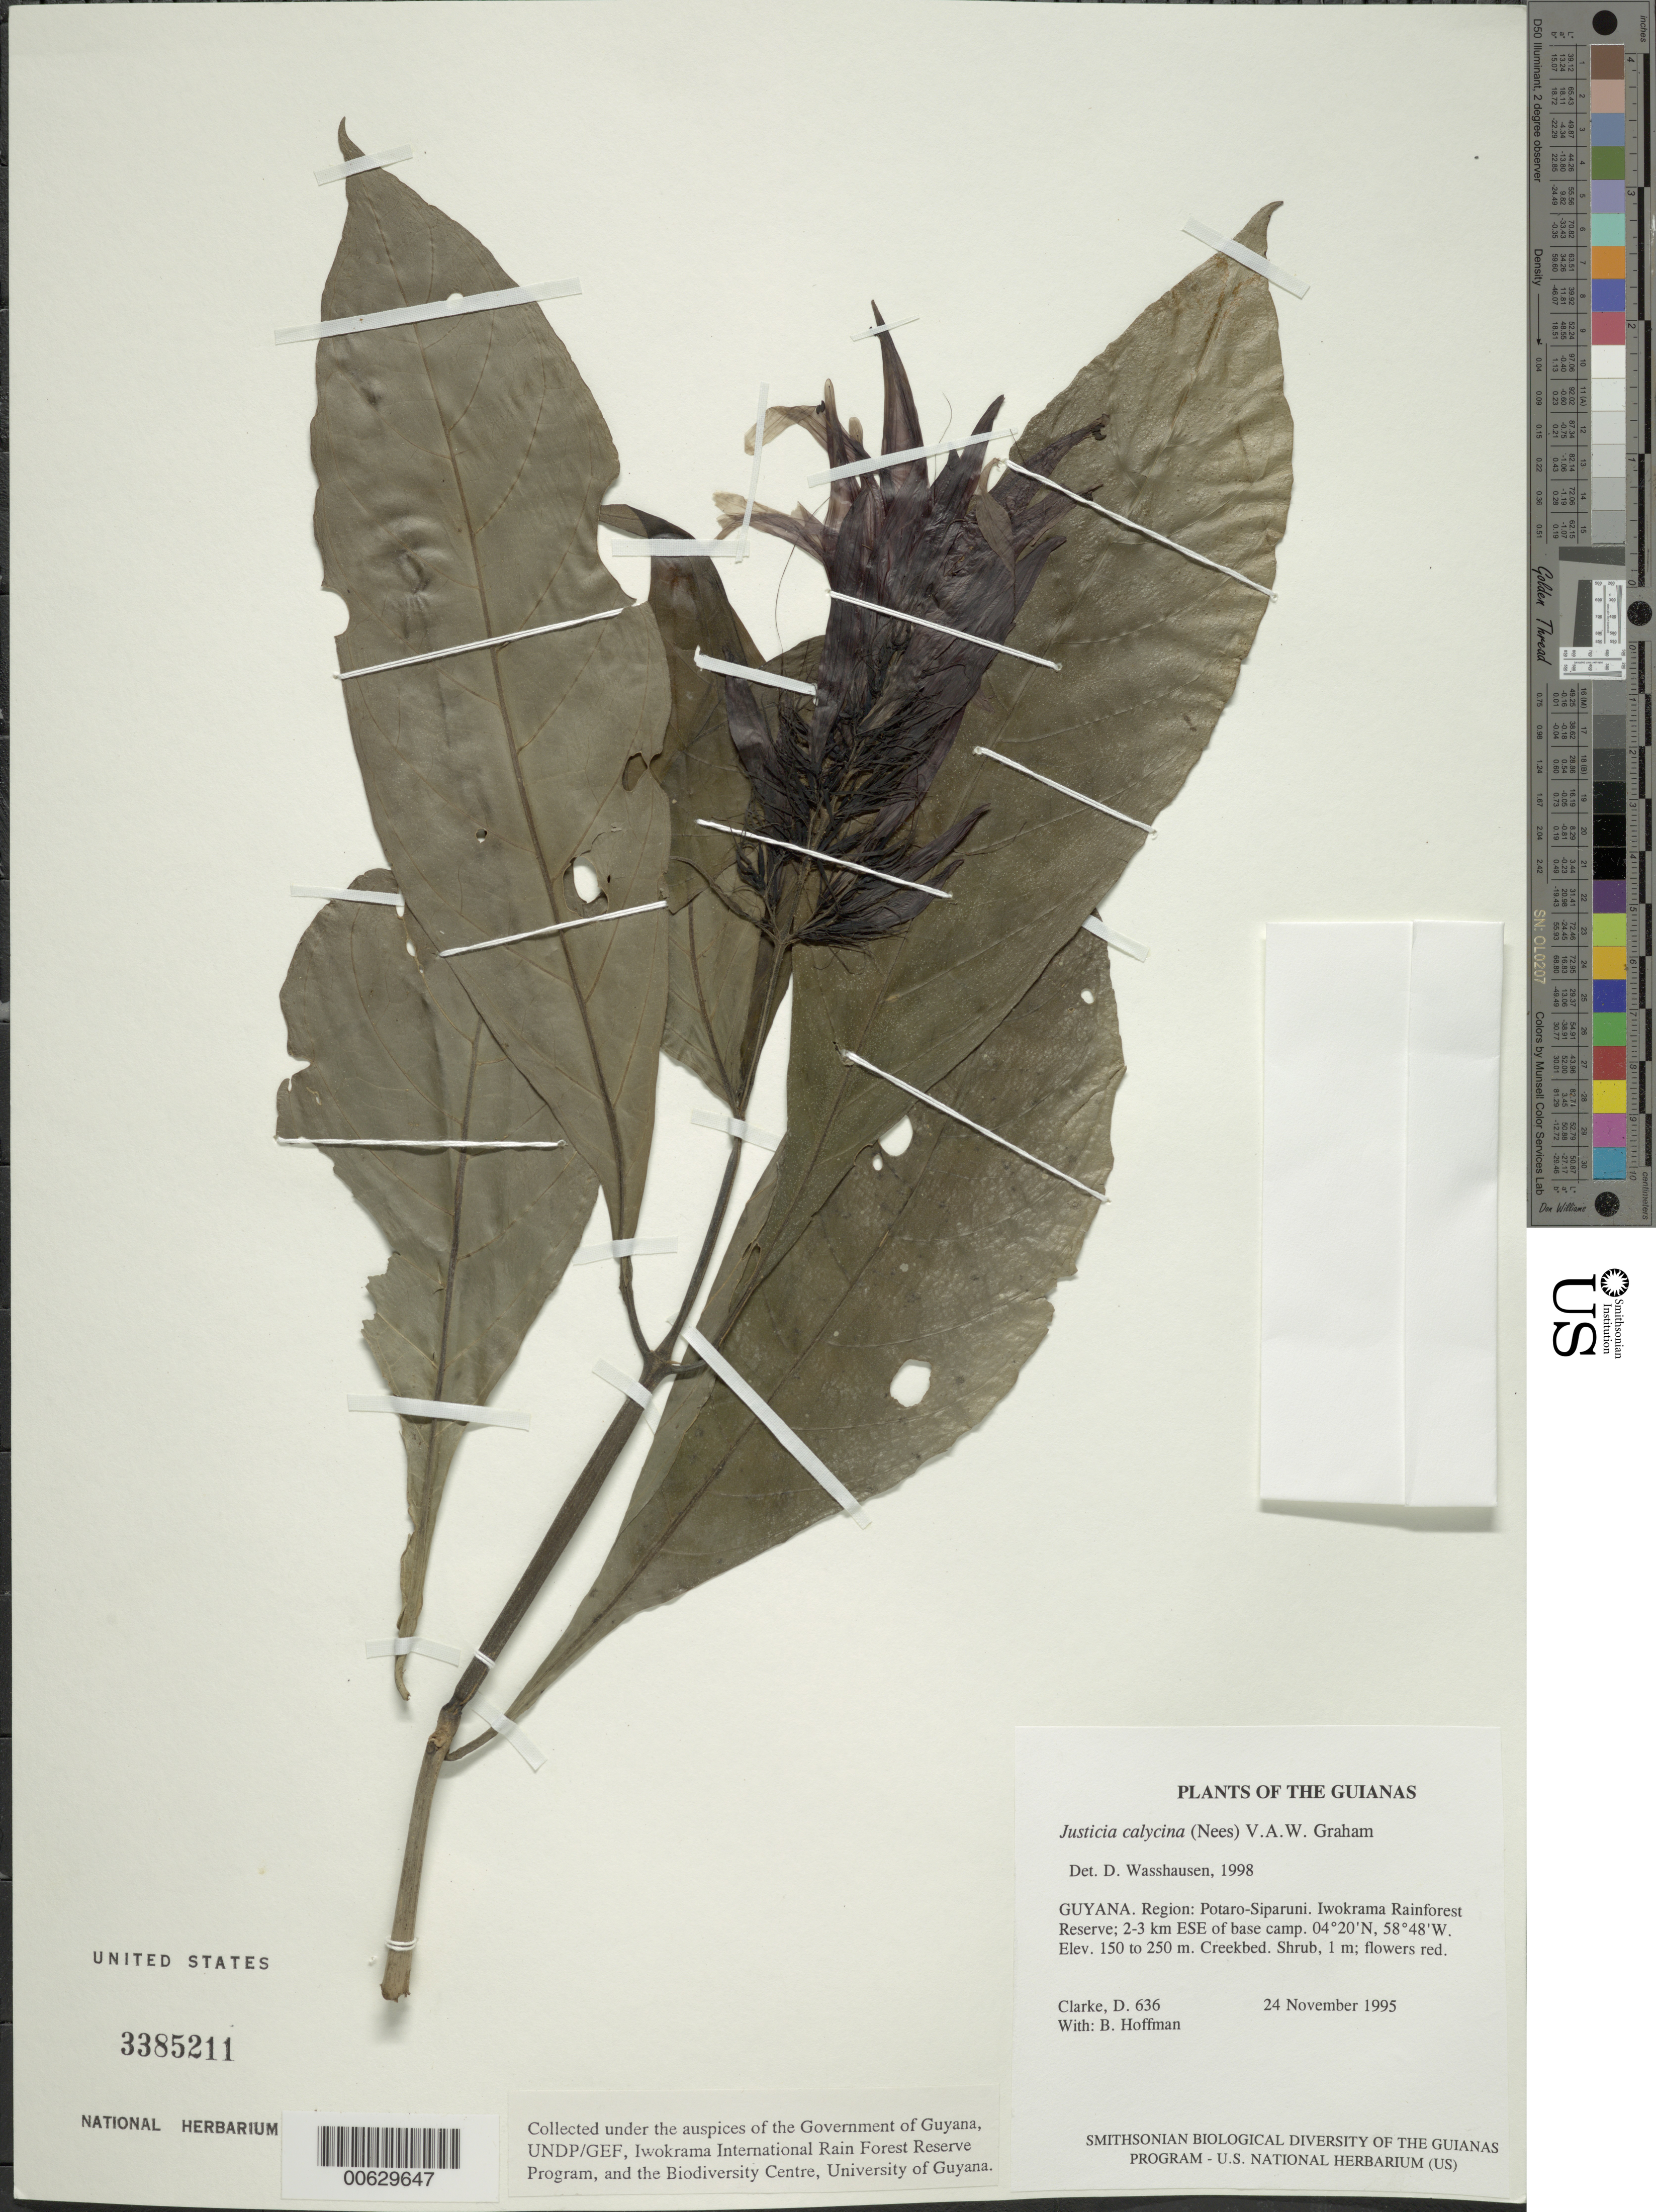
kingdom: Plantae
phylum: Tracheophyta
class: Magnoliopsida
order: Lamiales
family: Acanthaceae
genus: Justicia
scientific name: Justicia calycina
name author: (Nees) V.A.W. Graham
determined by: Wasshausen, Dieter C., (BOT), Smithsonian Institution - National Museum of Natural History (UNITED STATES)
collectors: H. D. Clarke & B. Hoffman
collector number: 636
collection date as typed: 24 November 1995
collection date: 1995-11-24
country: Guyana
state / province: Potaro-Siparuni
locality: Iwokrama Rainforest Reserve; 2-3 km ESE of base camp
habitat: Creekbed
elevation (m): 150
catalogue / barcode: US 3385211